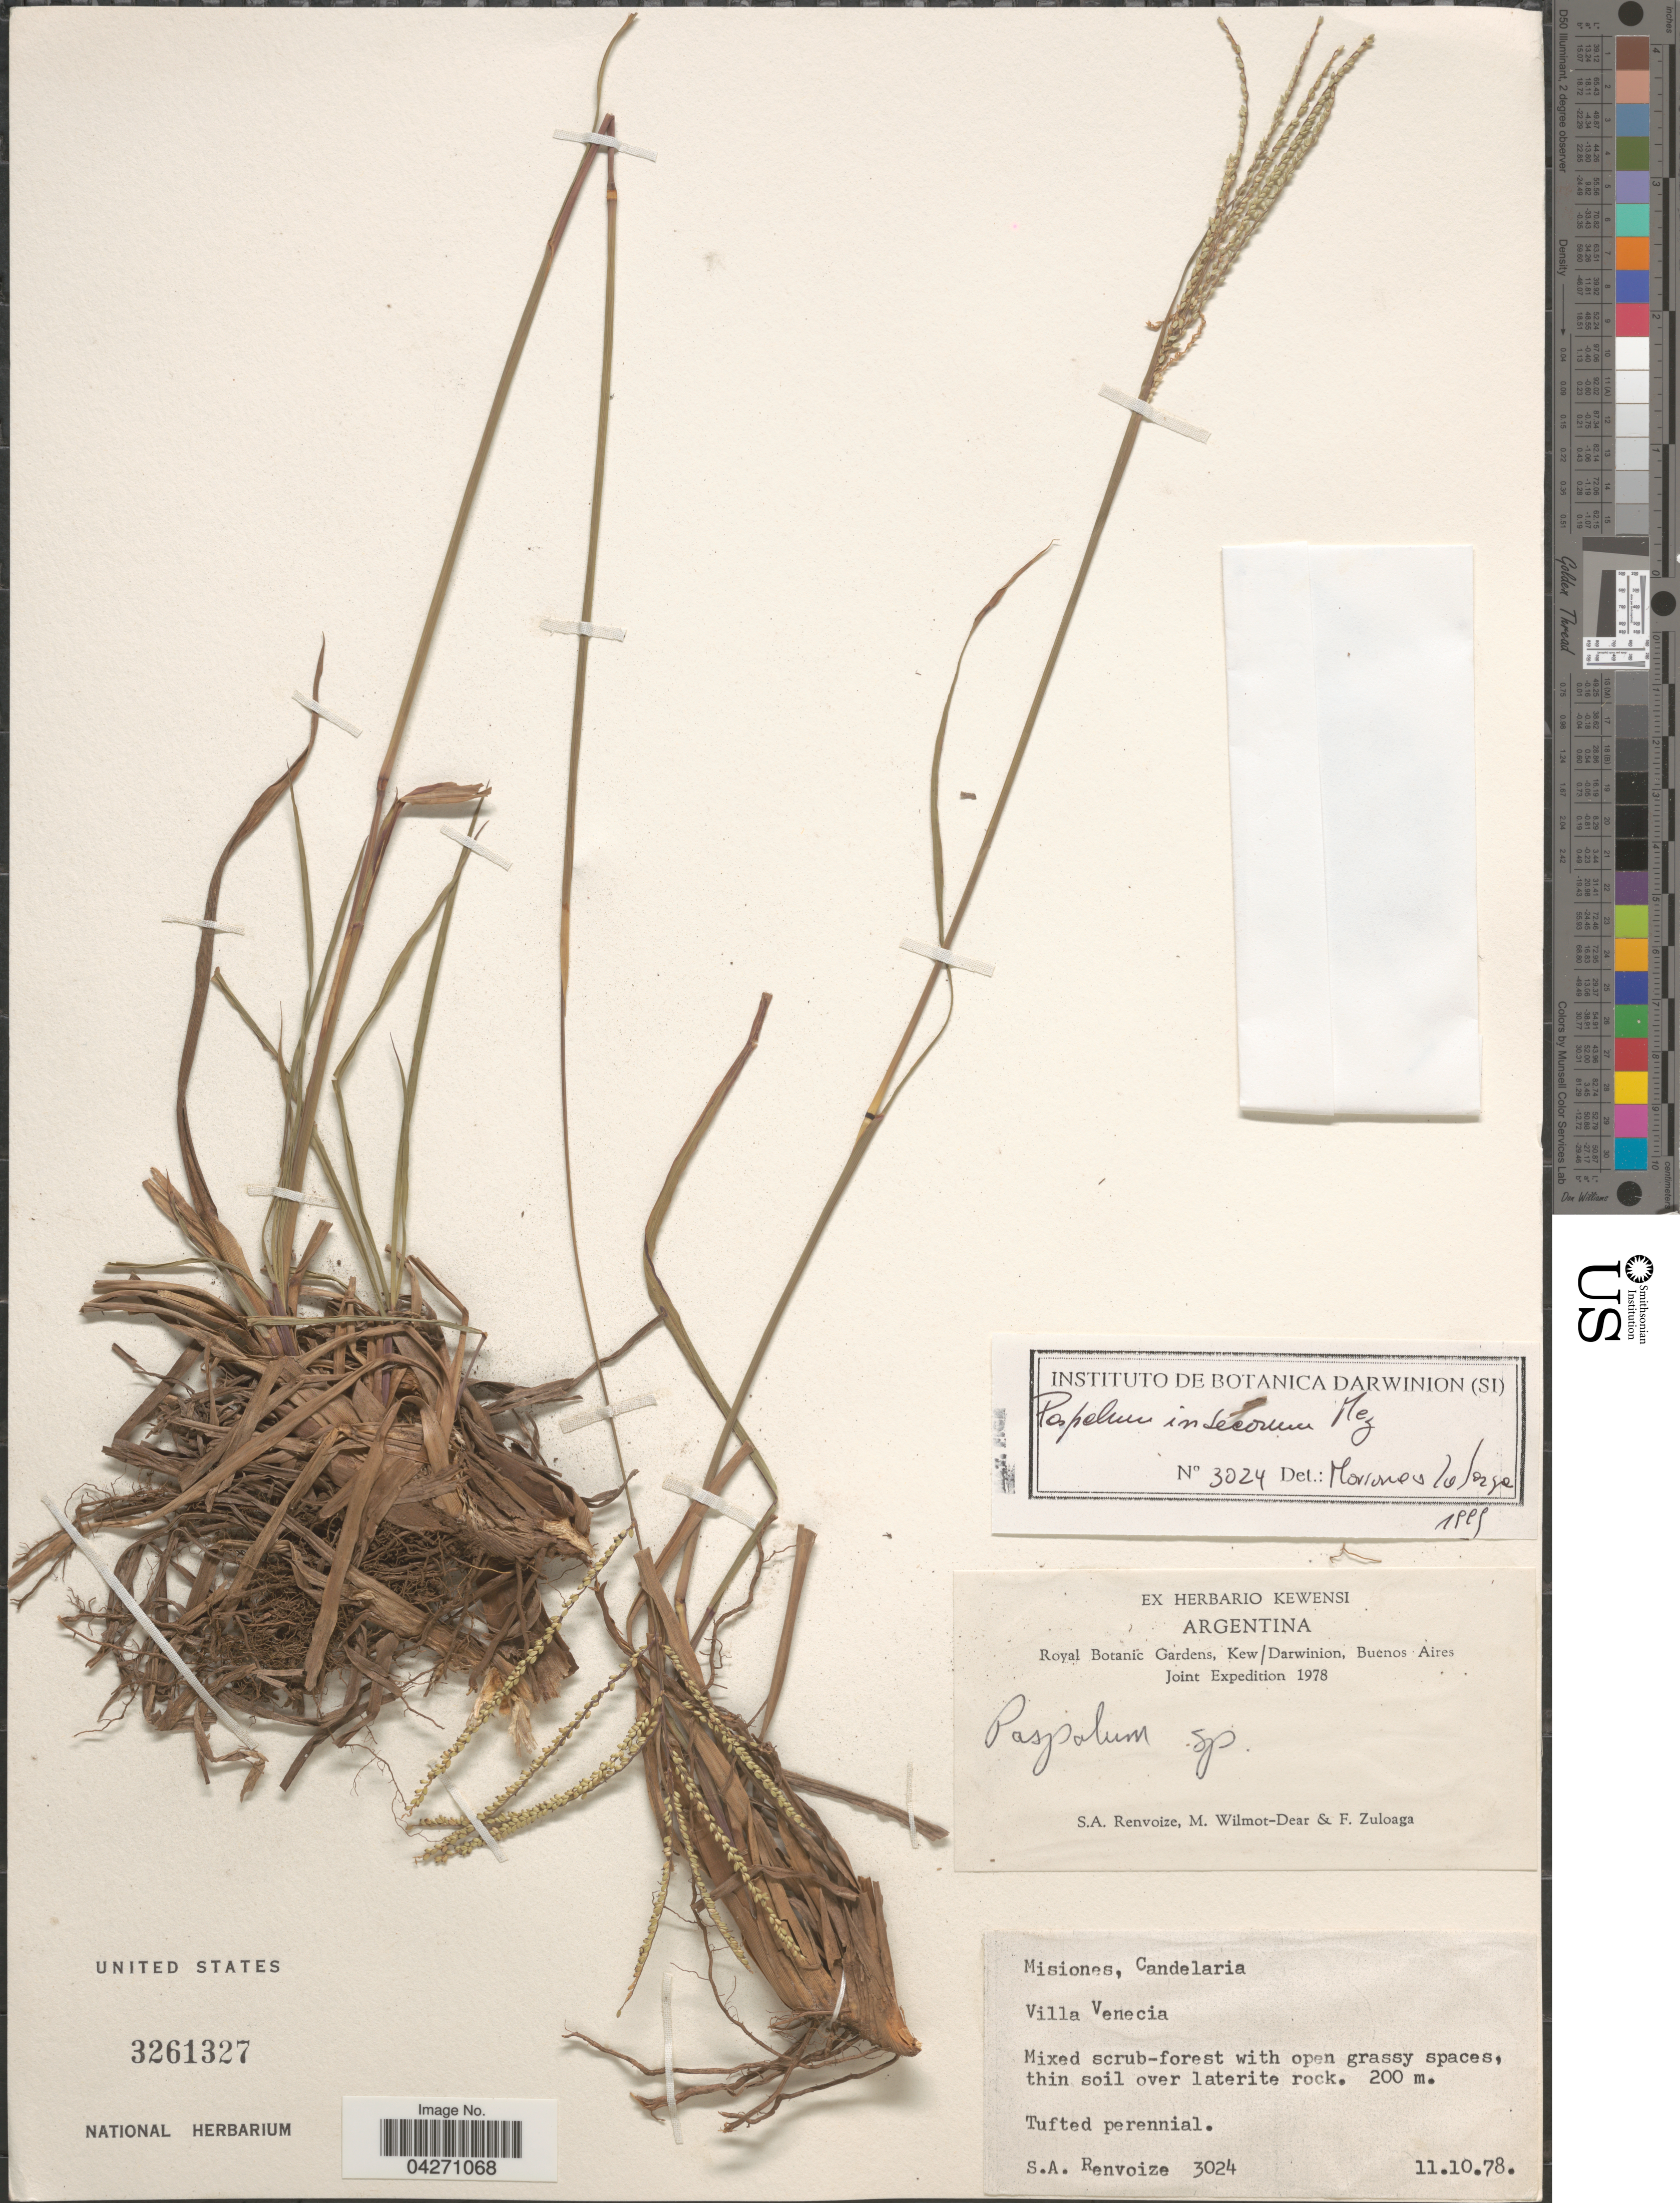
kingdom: Plantae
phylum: Tracheophyta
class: Liliopsida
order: Poales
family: Poaceae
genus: Paspalum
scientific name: Paspalum indecorum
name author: Mez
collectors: S. A. Renvoize, M. Wilmot-Dear & F. Zuloaga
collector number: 3024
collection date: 1978-10-11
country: Argentina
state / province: Misiones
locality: Royal Botanic Gardens, Kew/Darwinion, Buenos Aires Joint Expedition 1978. Misiones, Candelaria. Villa Venecia.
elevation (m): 200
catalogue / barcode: US 3261327